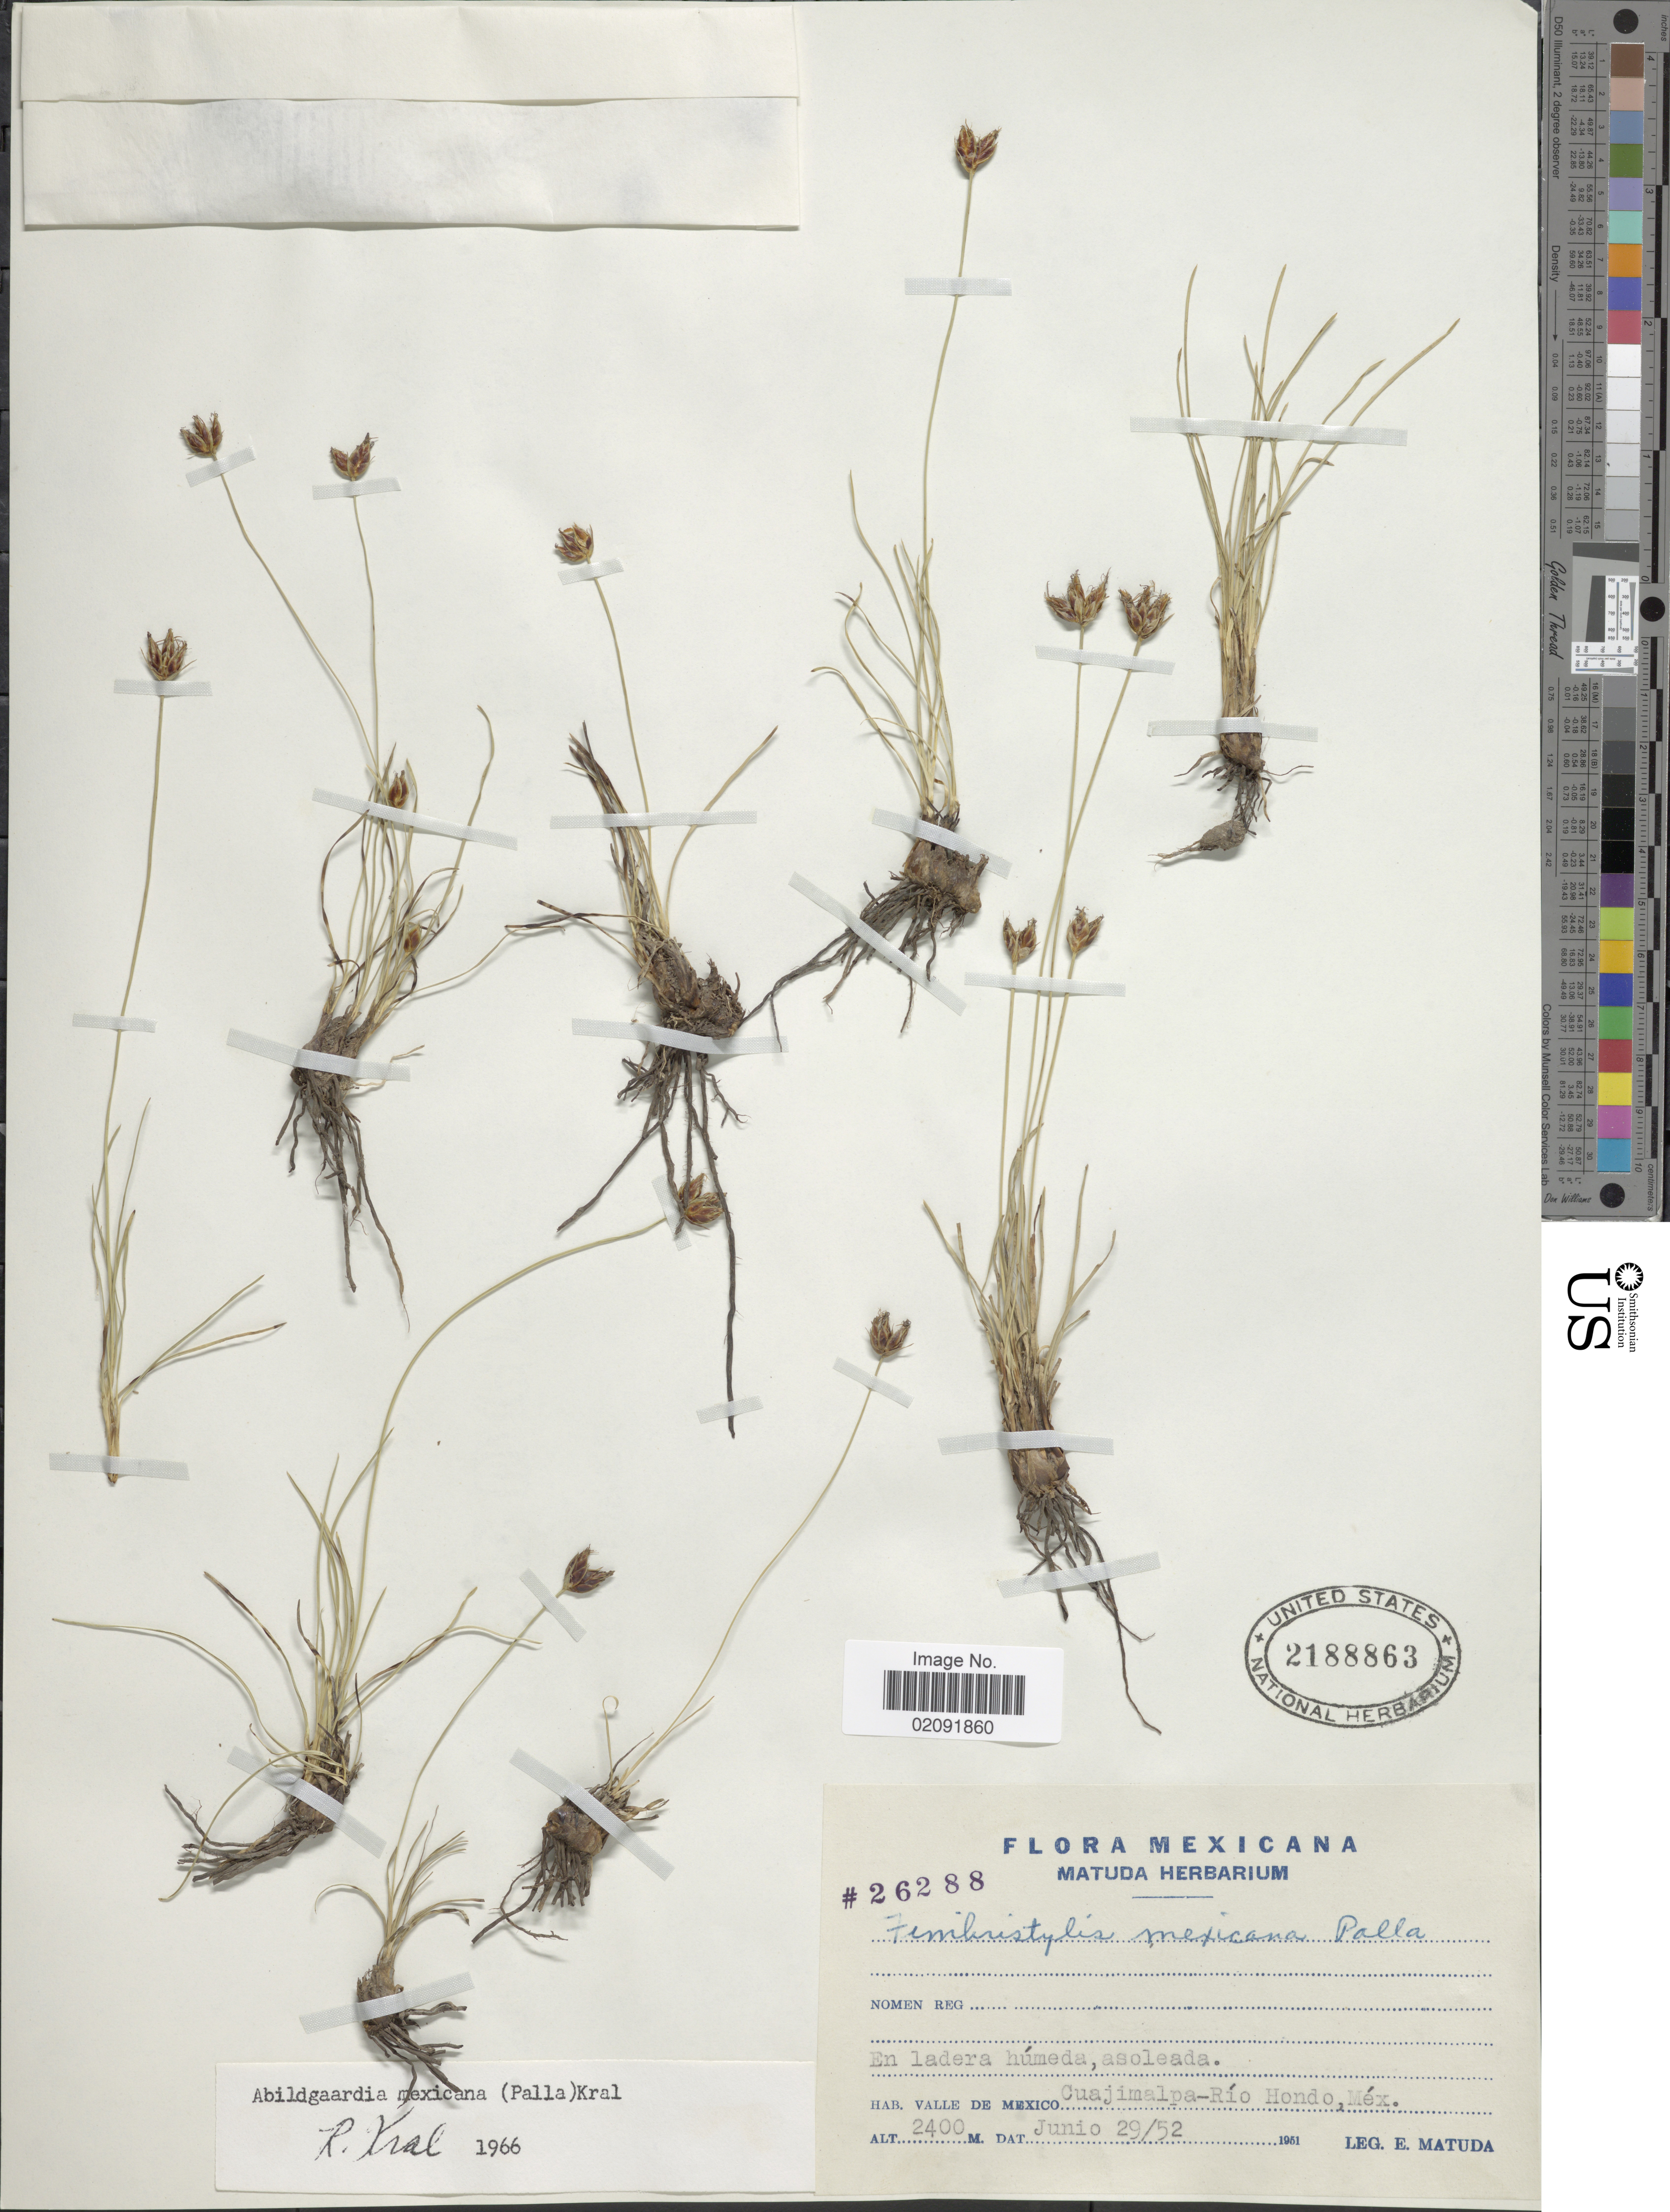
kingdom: Plantae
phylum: Tracheophyta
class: Liliopsida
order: Poales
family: Cyperaceae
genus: Abildgaardia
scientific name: Abildgaardia mexicana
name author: (Palla) Kral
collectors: E. Matuda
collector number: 26288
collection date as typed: Transcribed d/m/y: 29/6/52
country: Mexico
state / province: México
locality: En ladera húmeda, asoleada; Valle de Mexico Cuajimalpa-Río Hondo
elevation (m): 2400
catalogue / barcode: US 2188863